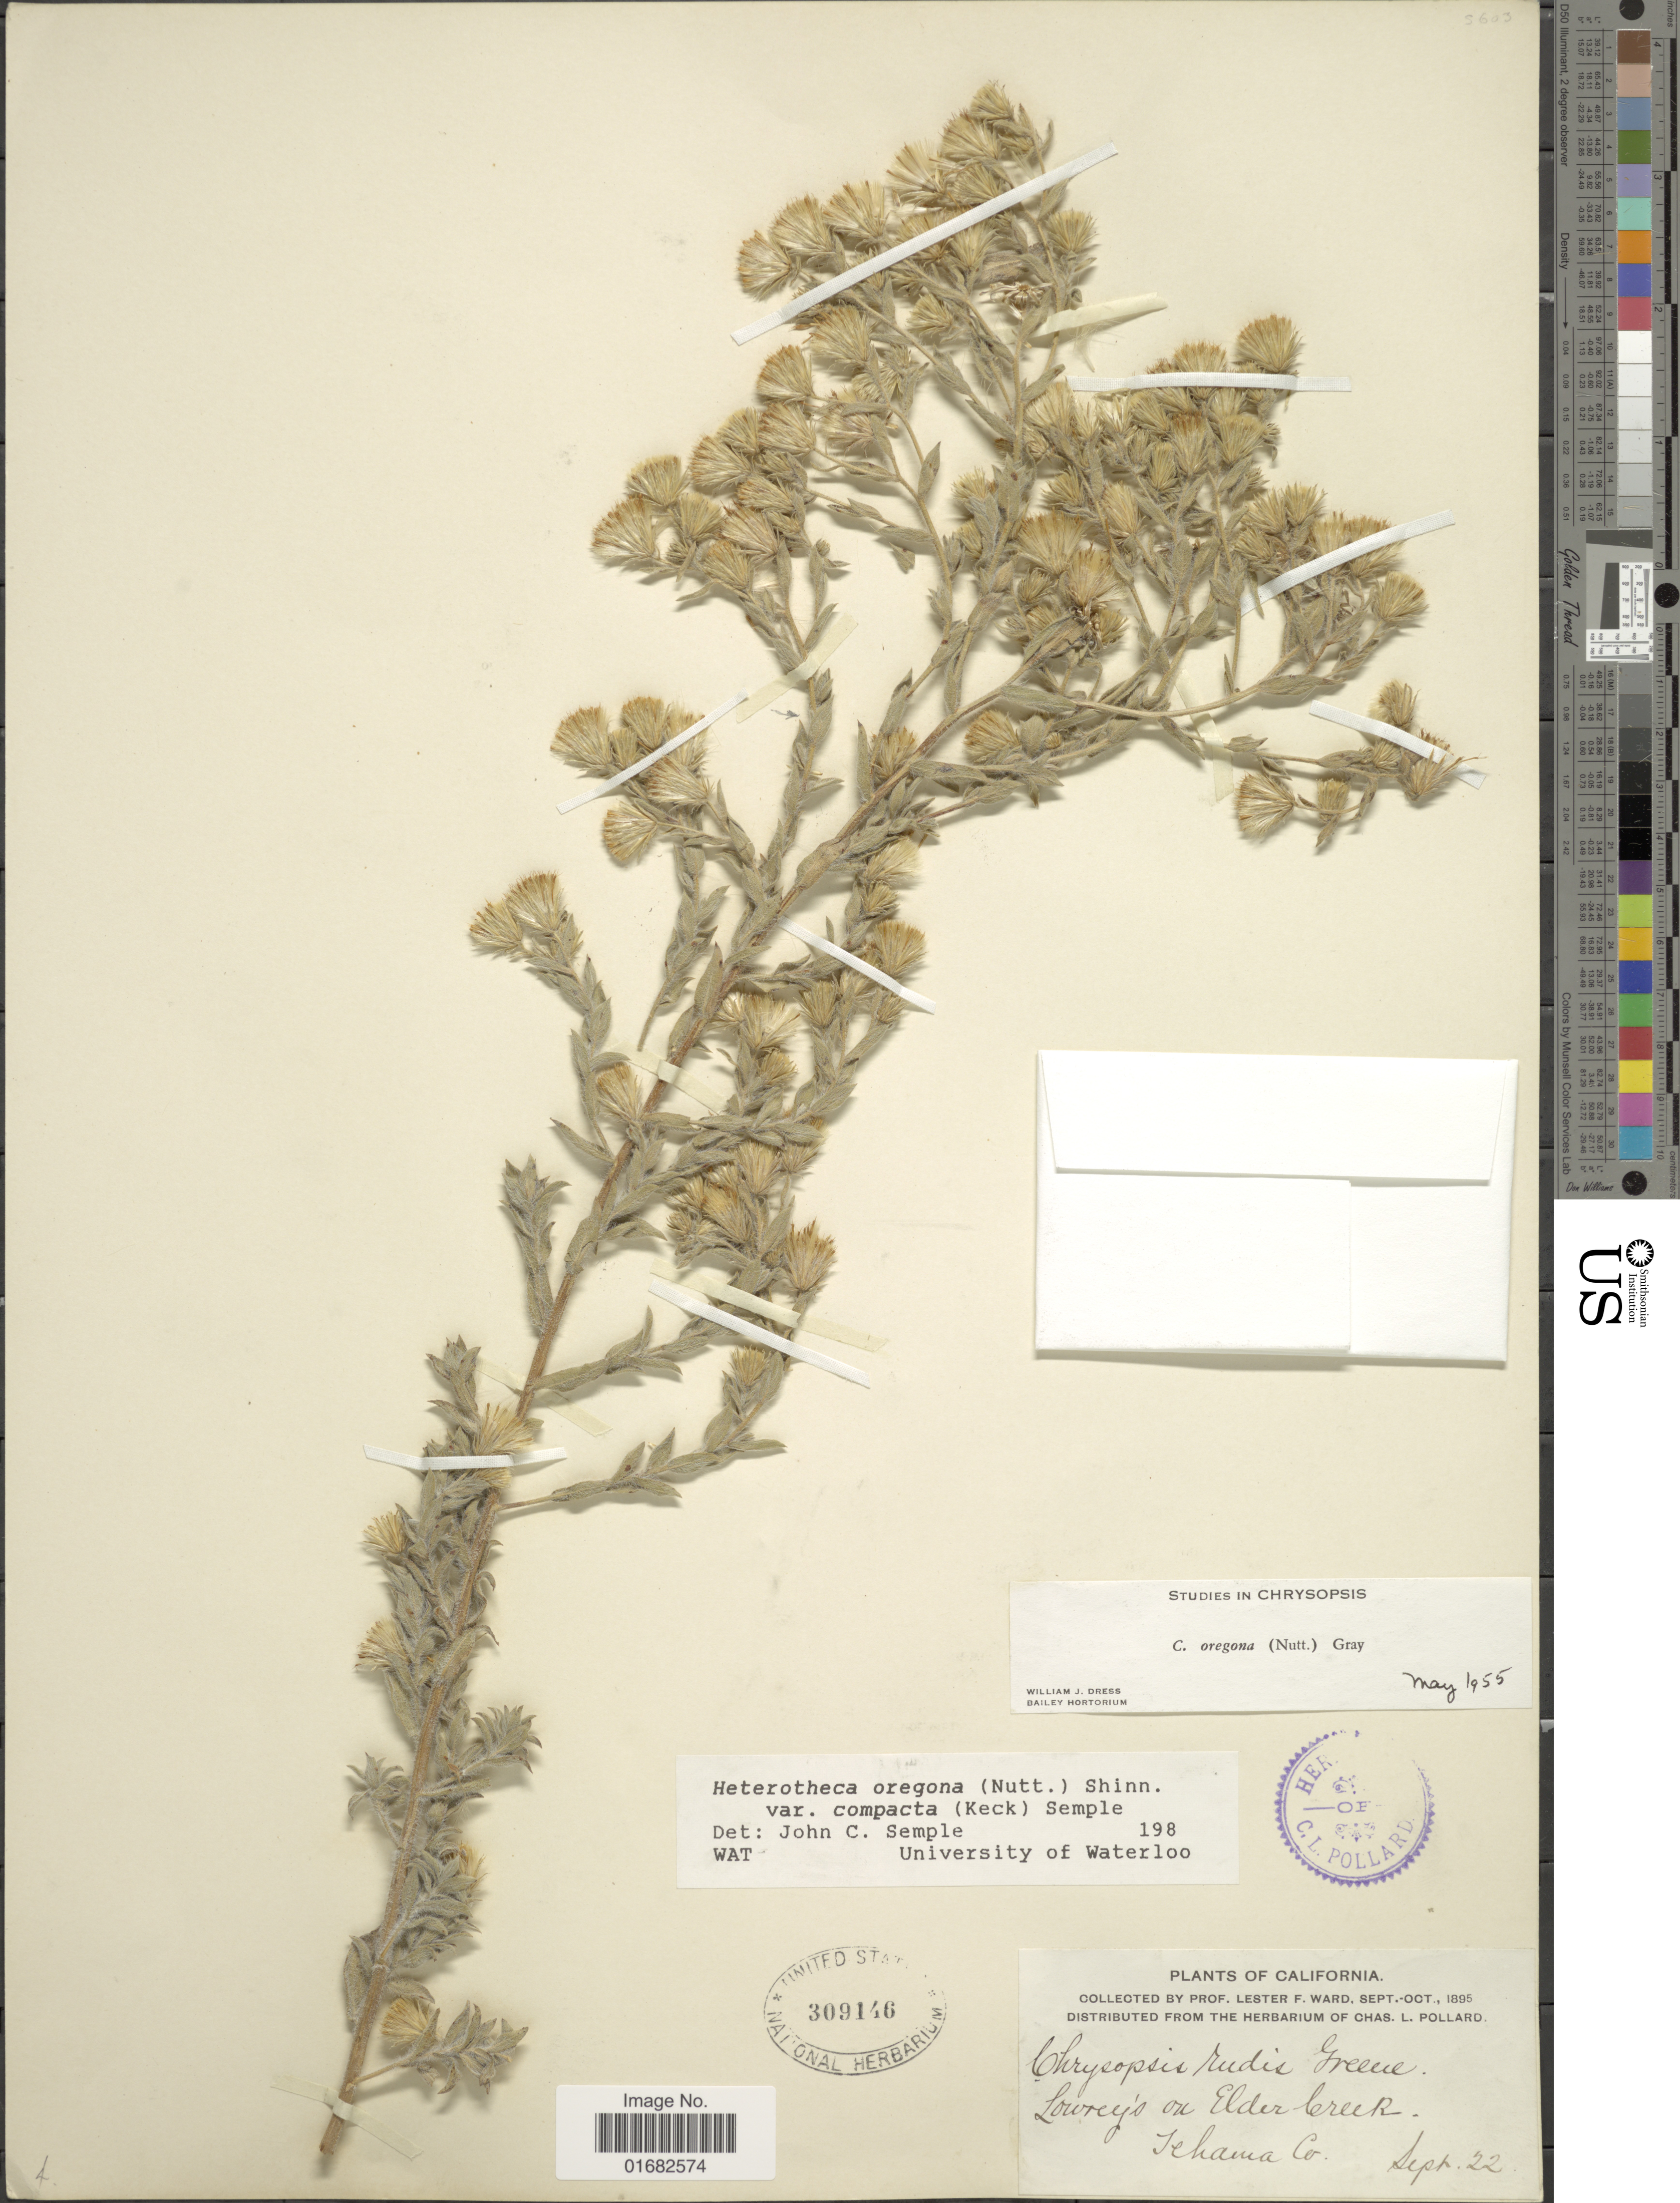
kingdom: Plantae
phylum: Tracheophyta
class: Magnoliopsida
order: Asterales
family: Asteraceae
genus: Heterotheca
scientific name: Heterotheca oregona var. compacta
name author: (D.D. Keck) Semple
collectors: L. F. Ward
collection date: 1895-09-22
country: United States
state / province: California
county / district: Tehama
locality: Lowrey's on Elder Creek. Tehama Co.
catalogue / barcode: US 309146